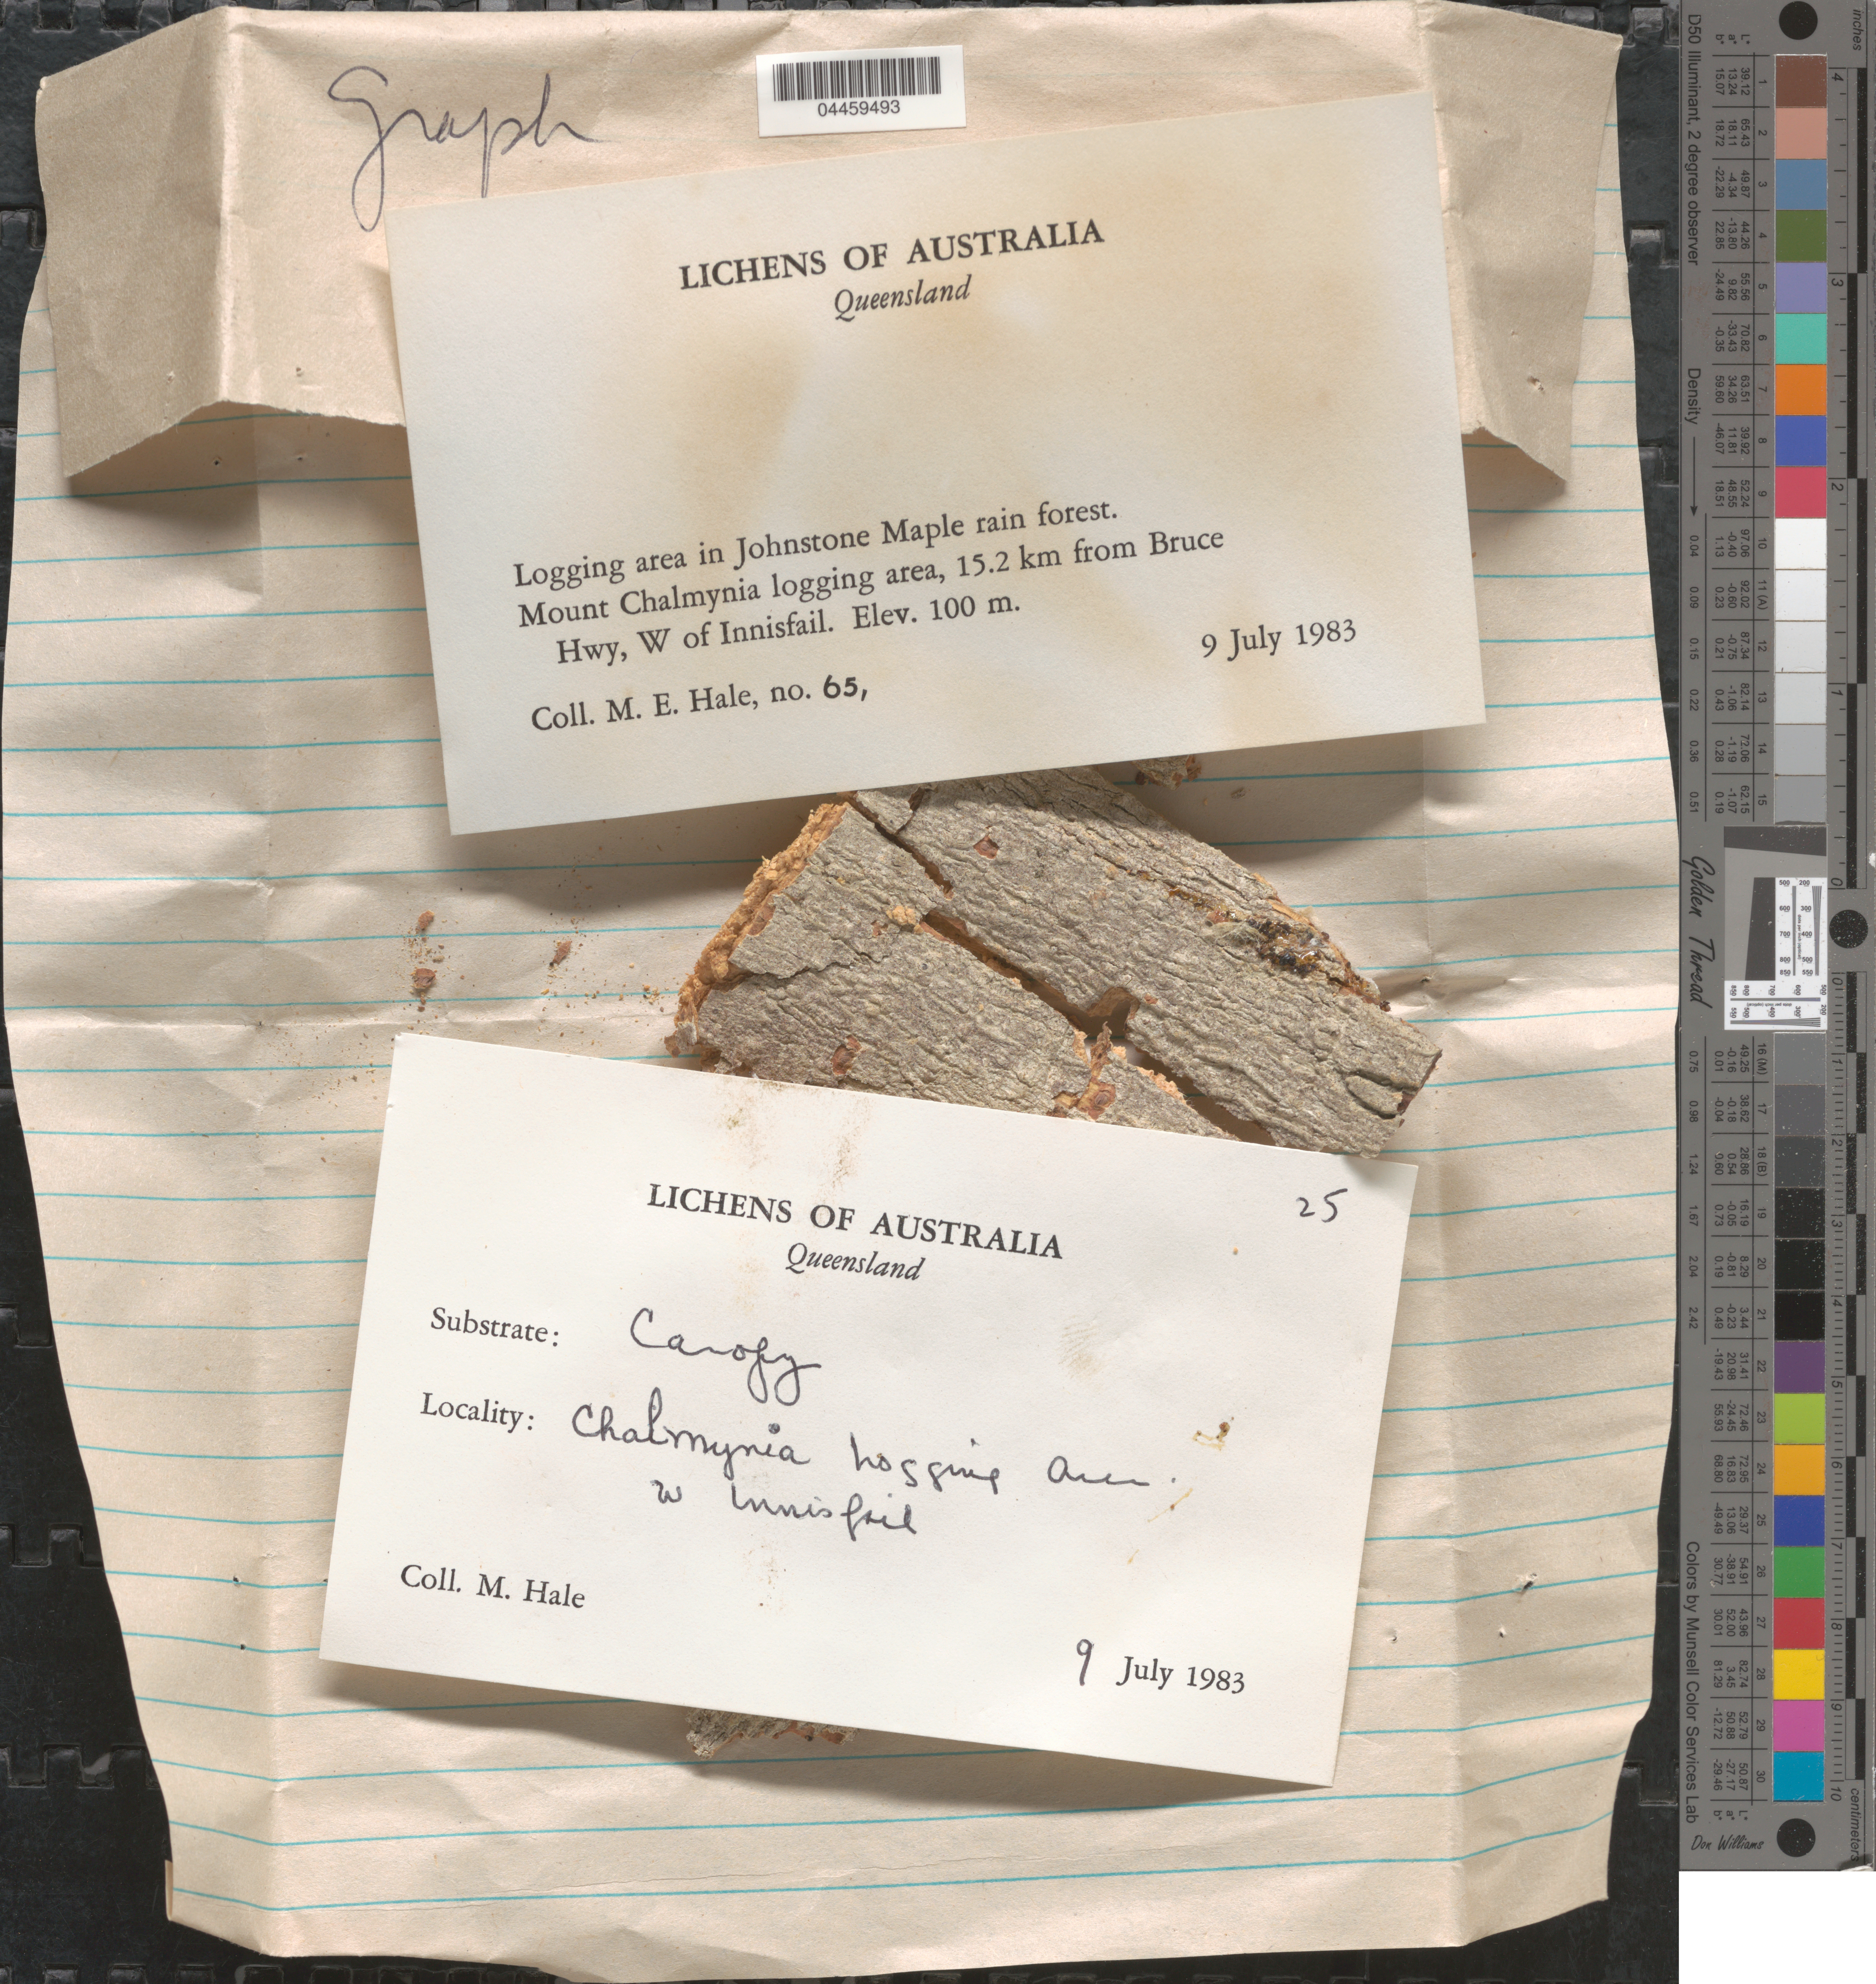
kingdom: Fungi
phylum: Ascomycota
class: Lecanoromycetes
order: Ostropales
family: Graphidaceae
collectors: M. Hale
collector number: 65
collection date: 1983-07-09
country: Australia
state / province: Queensland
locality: Logging area in Johnstone Maple rain forest. Mount Chalmynia logging area, 15.2 km from Bruce Hwy, W of Innisfail.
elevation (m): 100